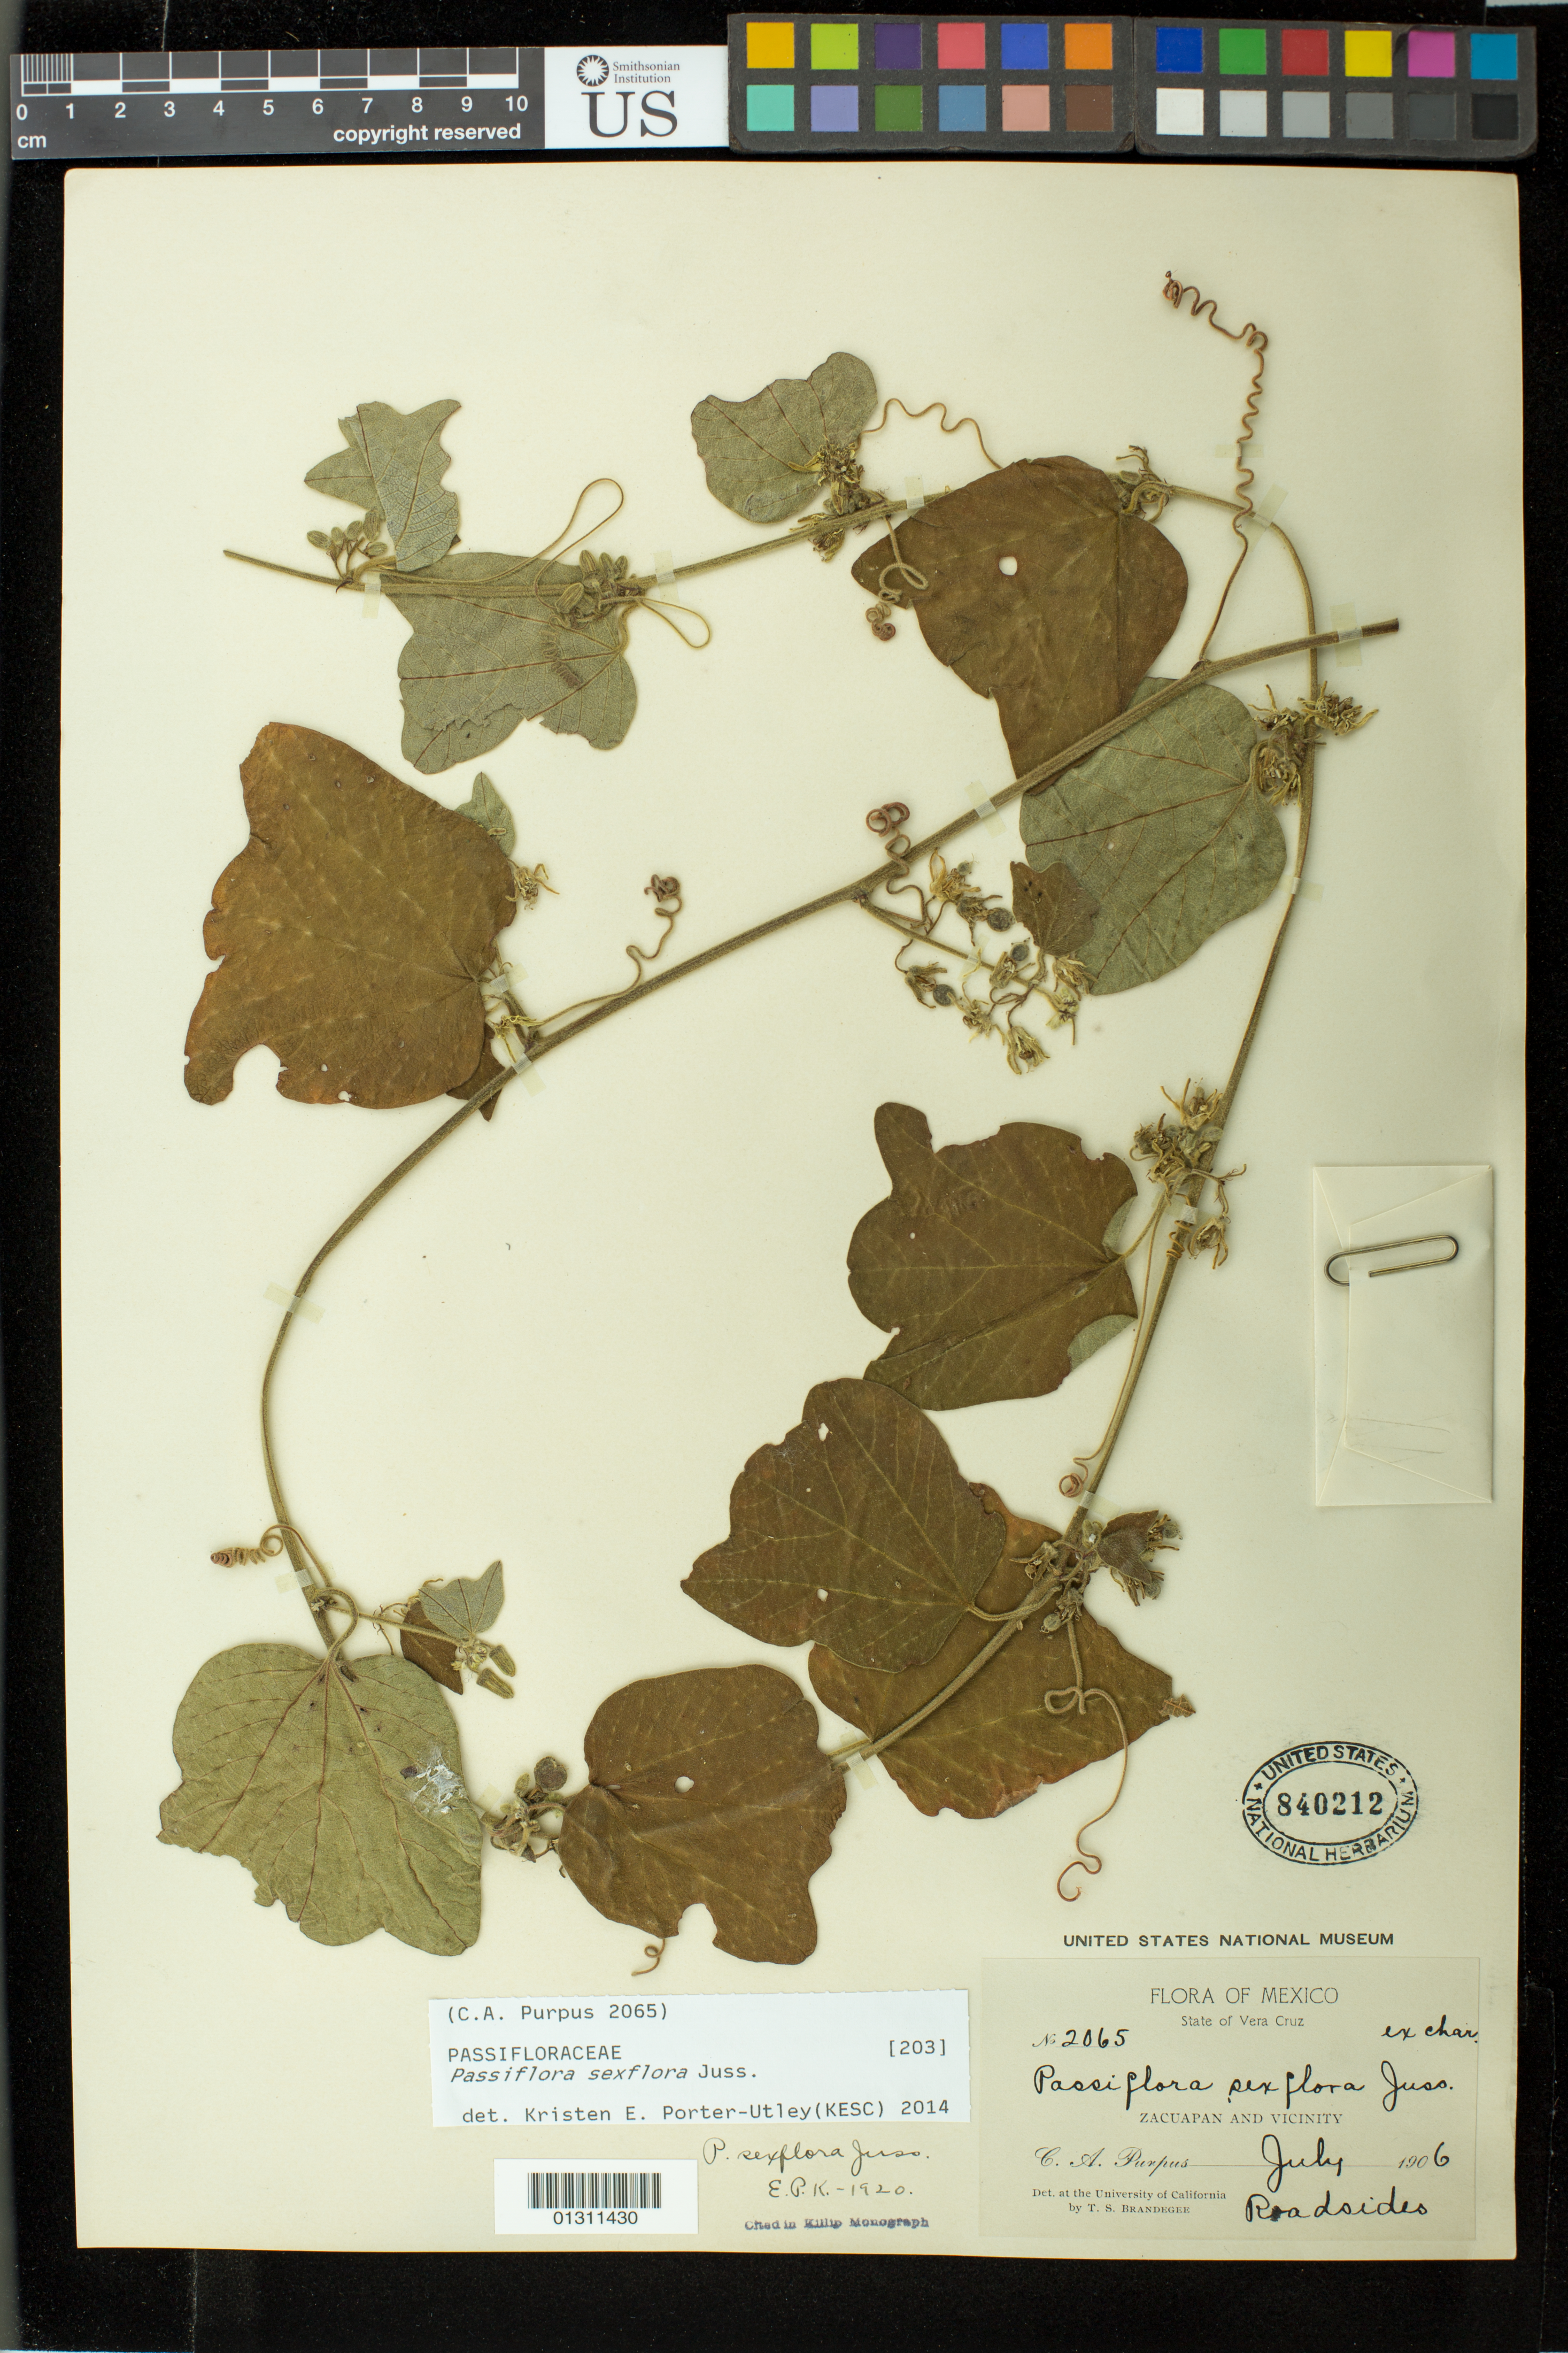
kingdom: Plantae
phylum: Tracheophyta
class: Magnoliopsida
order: Malpighiales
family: Passifloraceae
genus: Passiflora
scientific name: Passiflora sexflora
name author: Juss.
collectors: C. A. Purpus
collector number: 2065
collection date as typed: Jul 1906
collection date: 1906-07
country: Mexico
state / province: Veracruz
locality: Zacuapan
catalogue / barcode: US 840212